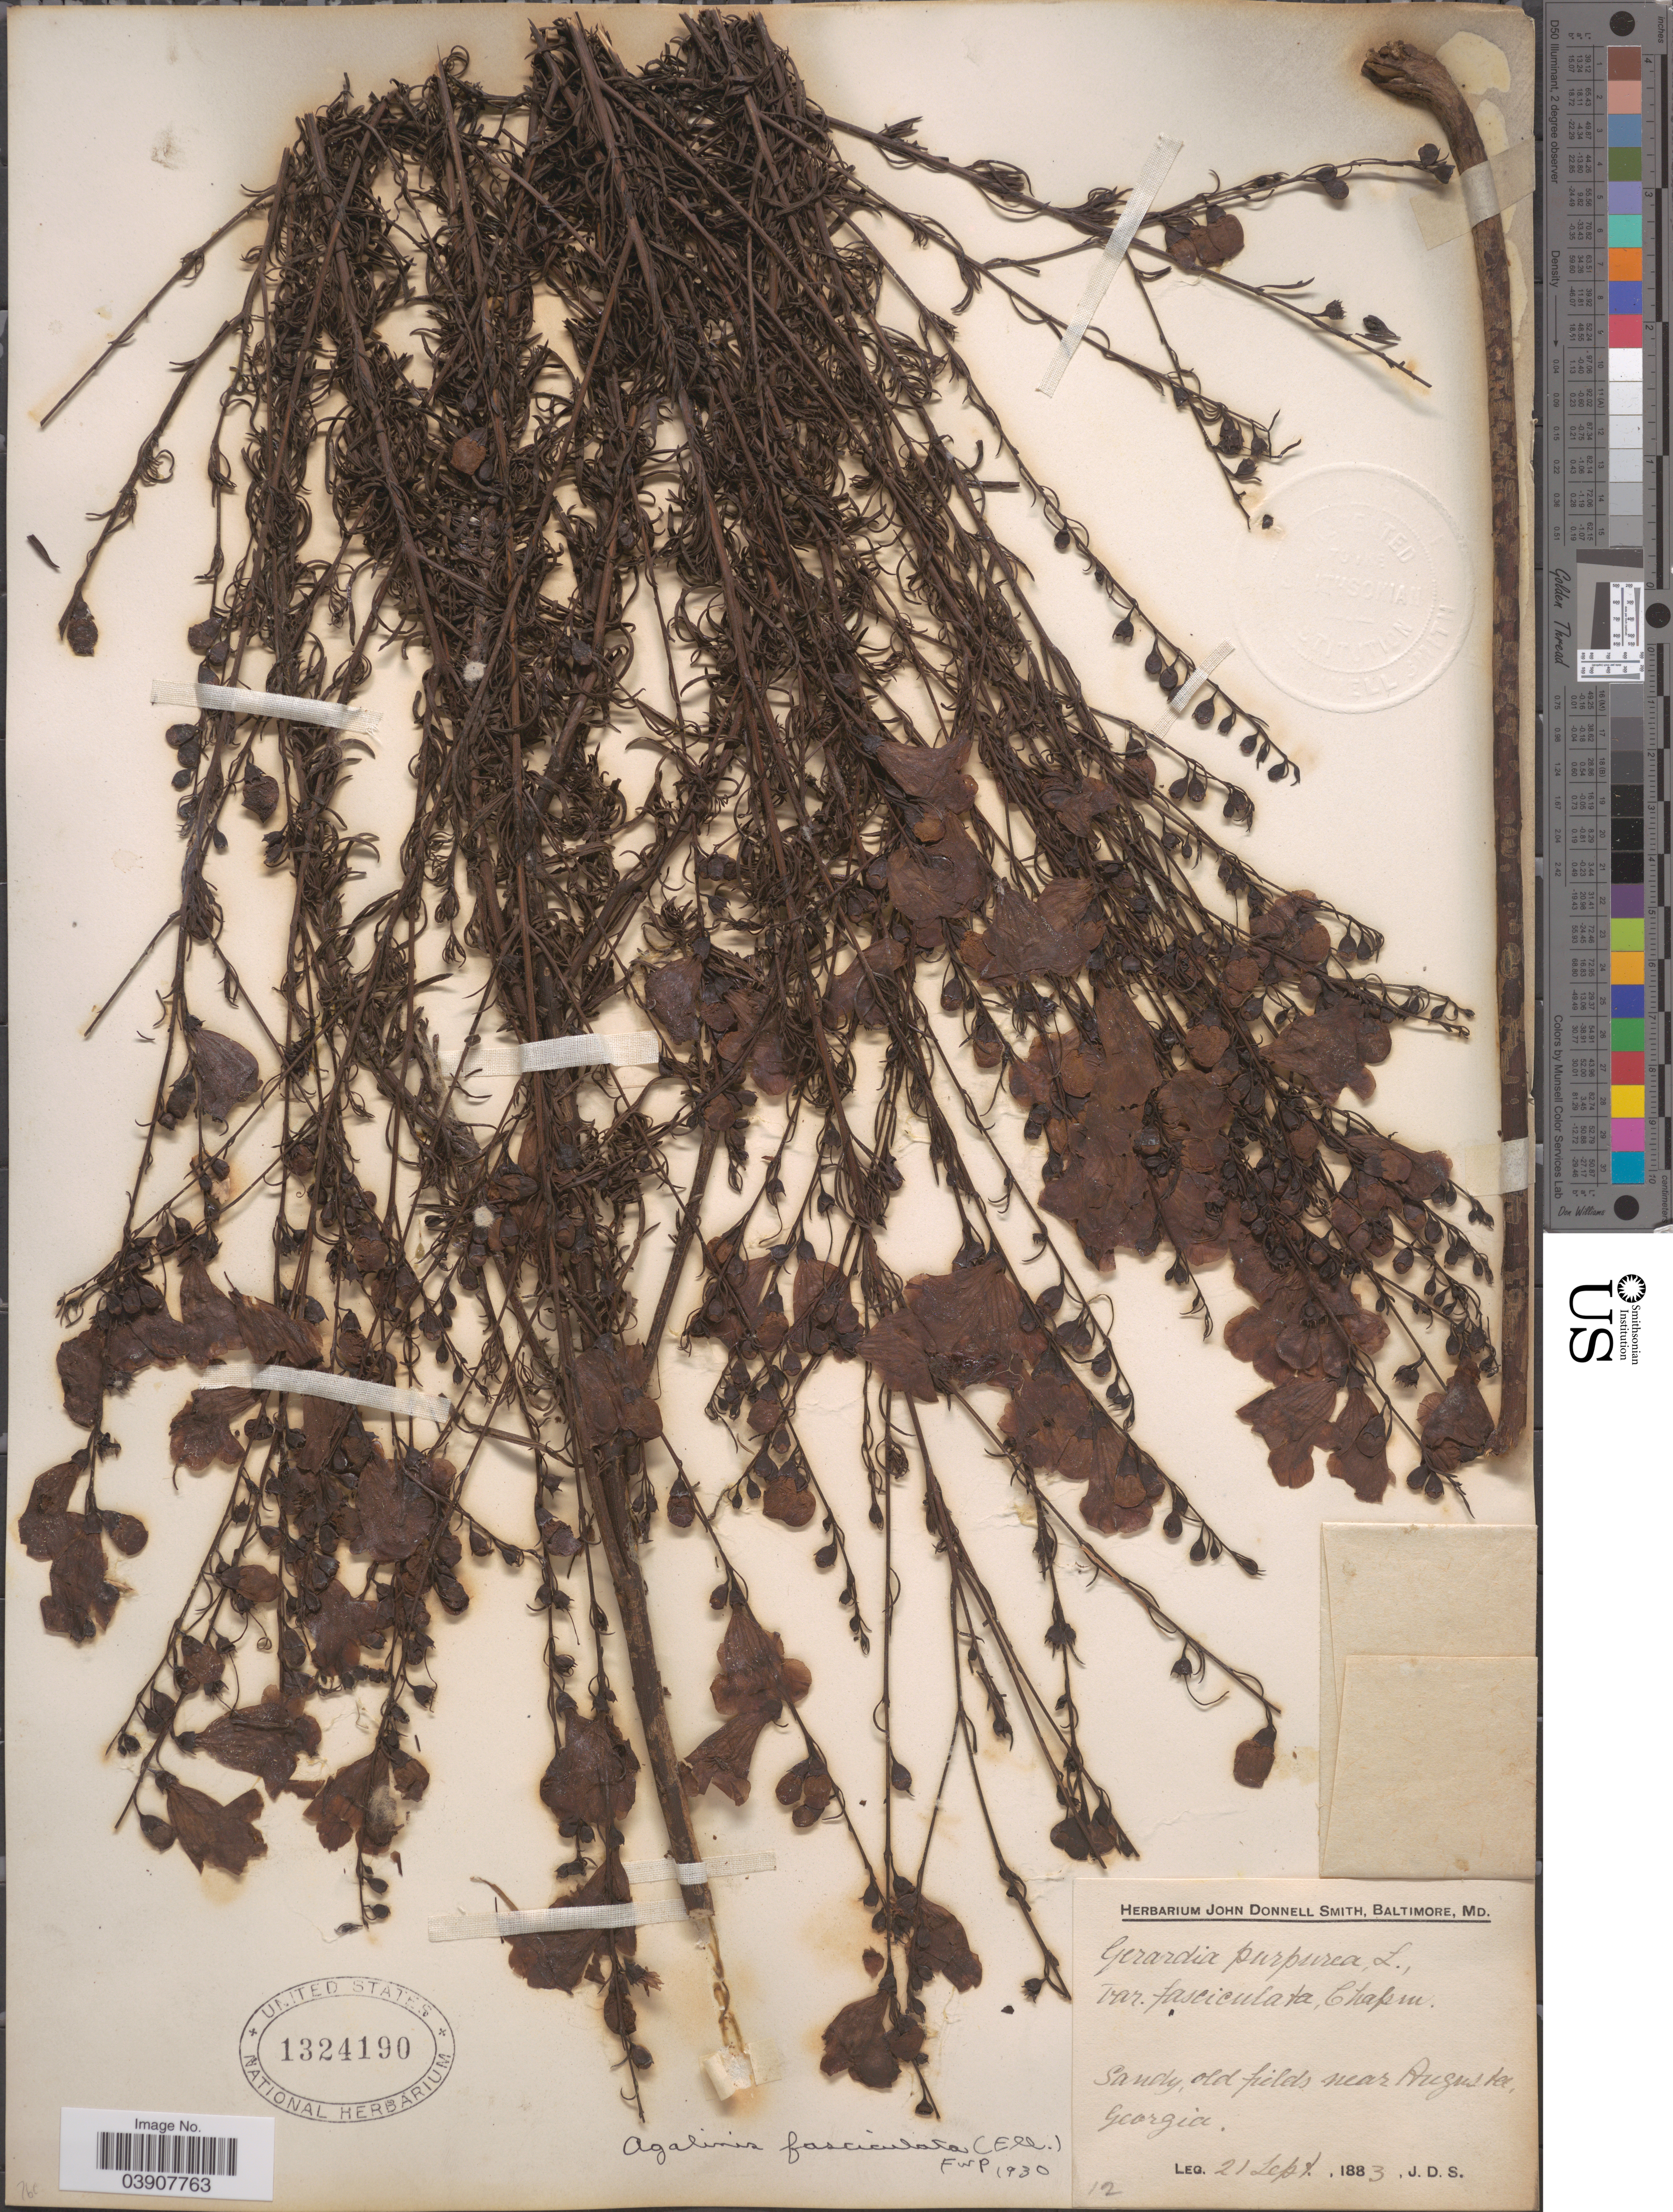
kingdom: Plantae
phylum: Tracheophyta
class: Magnoliopsida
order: Lamiales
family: Orobanchaceae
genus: Agalinis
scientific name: Agalinis fasciculata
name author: (Elliott) Raf.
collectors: J. Donnell Smith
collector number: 12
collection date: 1883-09-21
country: United States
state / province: Georgia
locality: Sandy, old fields near Augusta.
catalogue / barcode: US 1324190